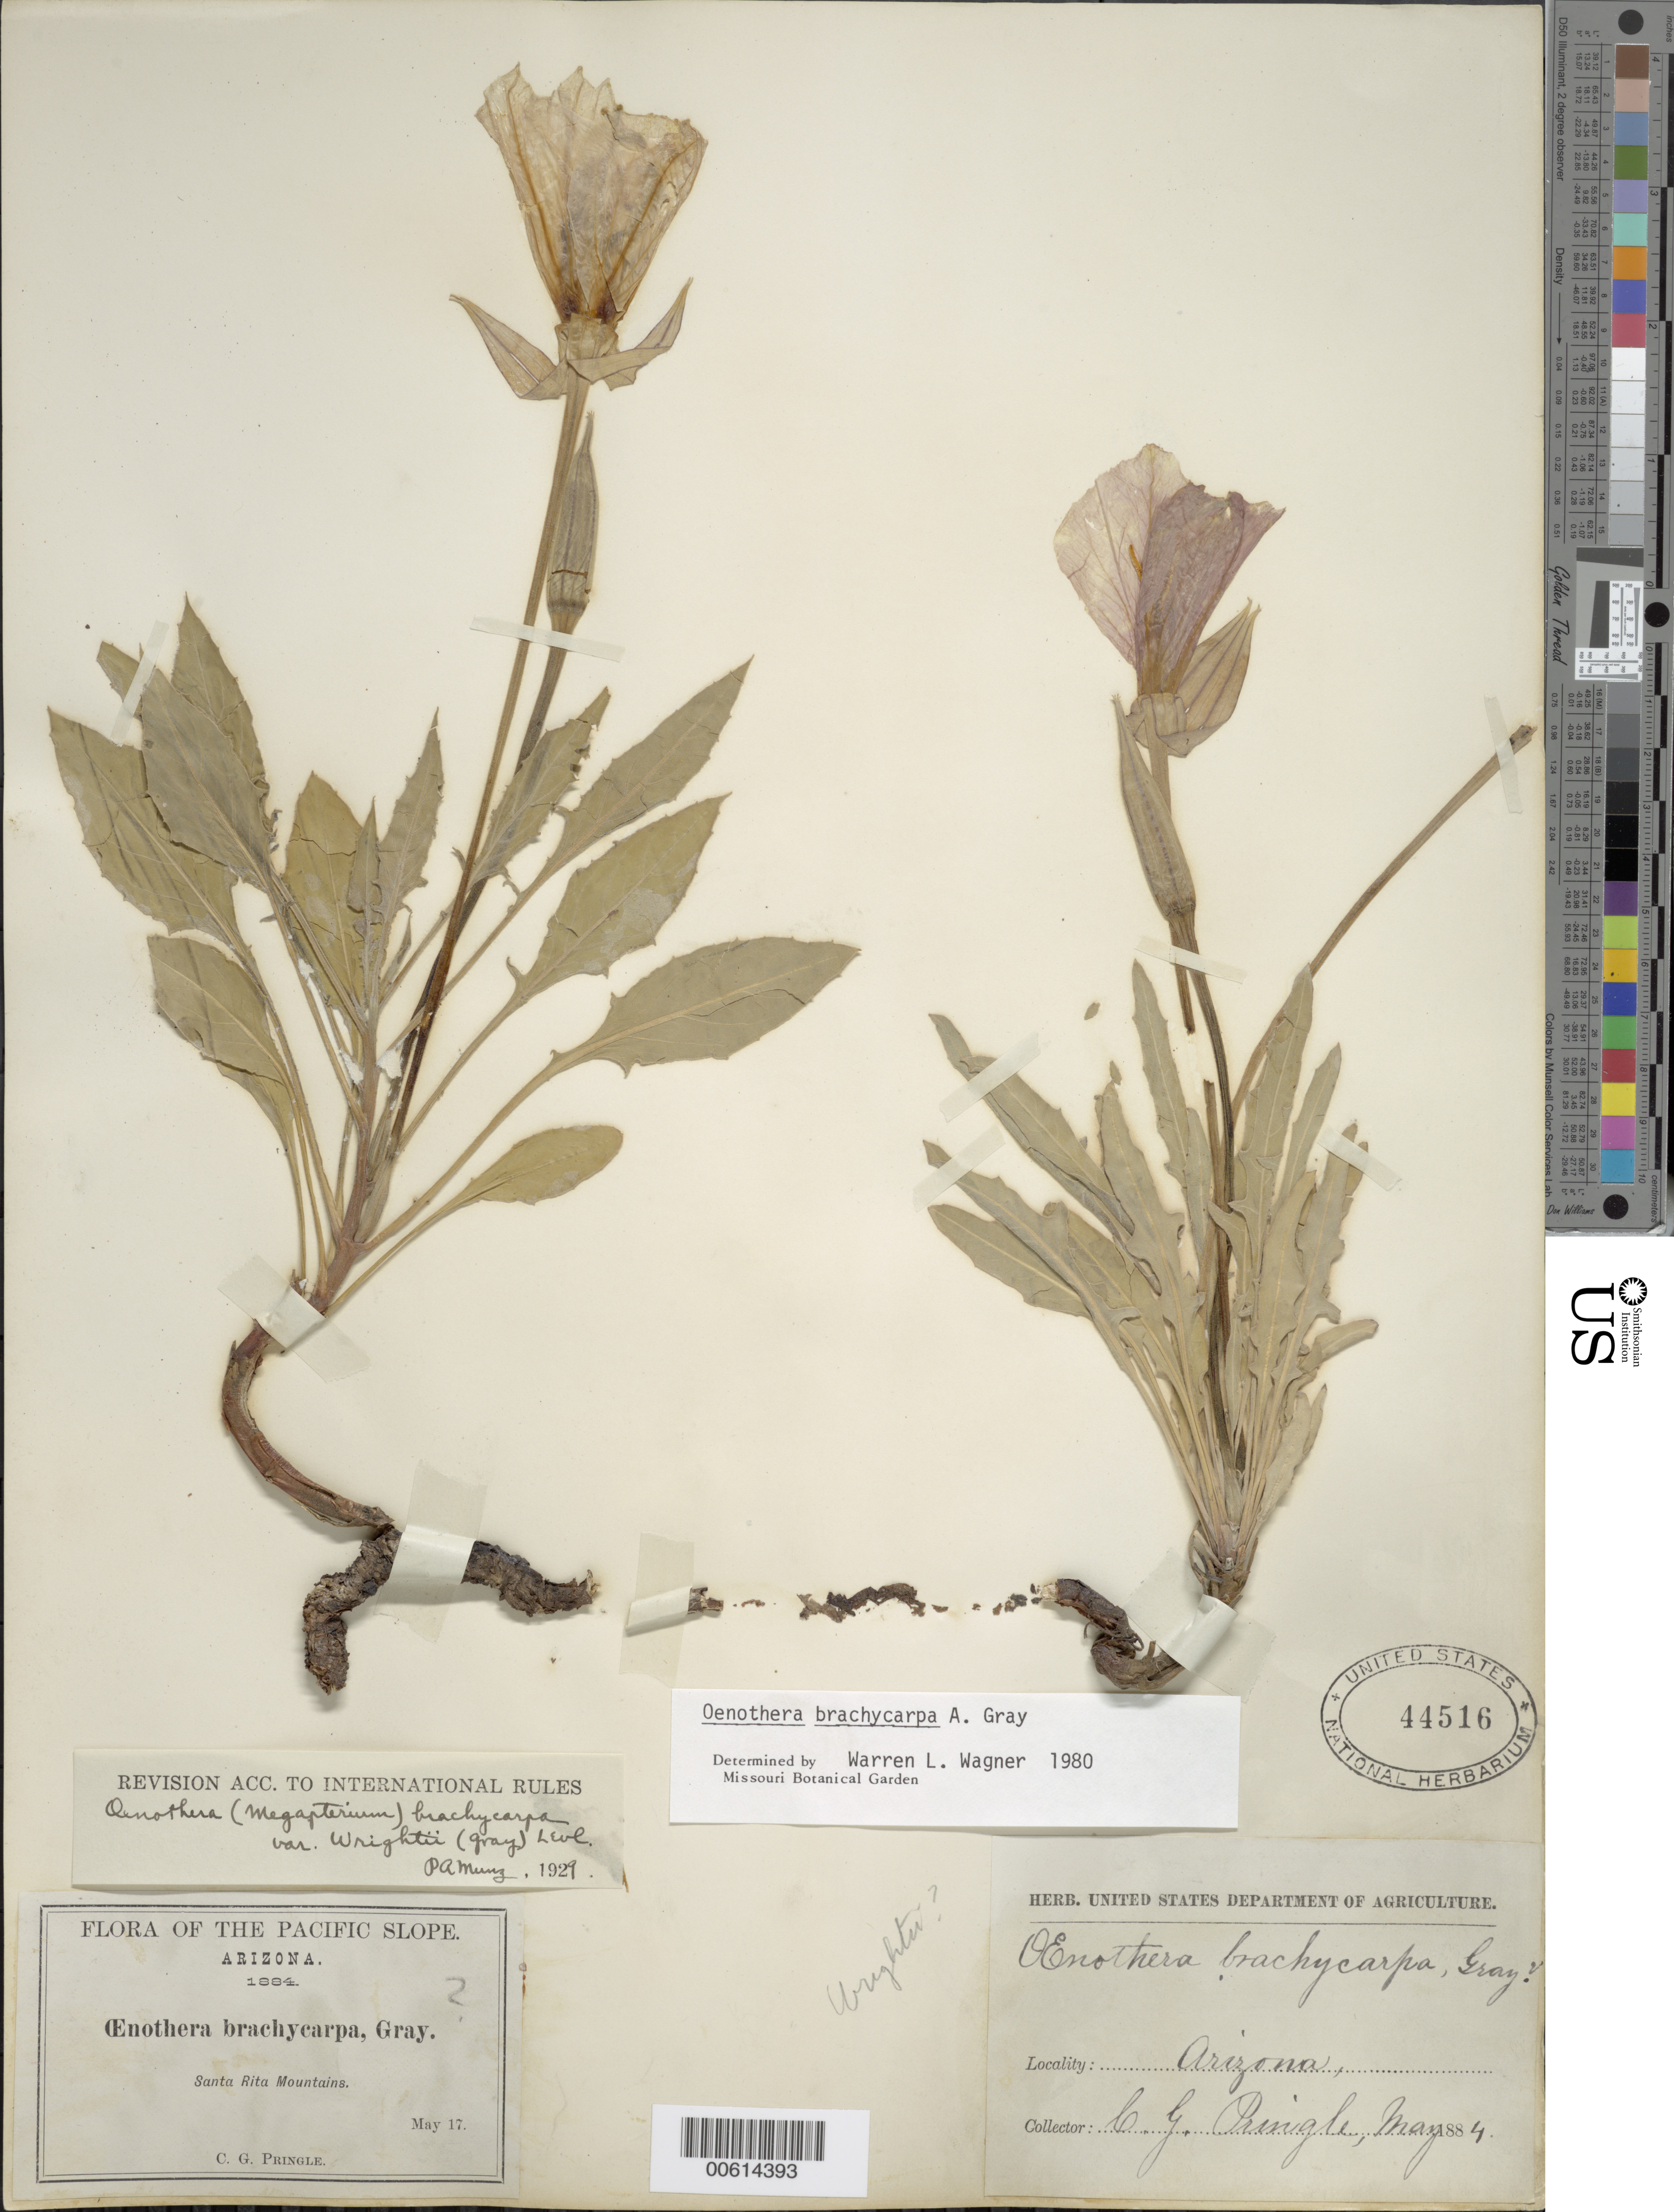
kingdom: Plantae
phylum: Tracheophyta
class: Magnoliopsida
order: Myrtales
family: Onagraceae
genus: Oenothera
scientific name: Oenothera brachycarpa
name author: A. Gray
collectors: C. G. Pringle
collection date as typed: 17 May 1884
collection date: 1884-05-17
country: United States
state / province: Arizona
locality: Santa Rita Mts.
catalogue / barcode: US 44516